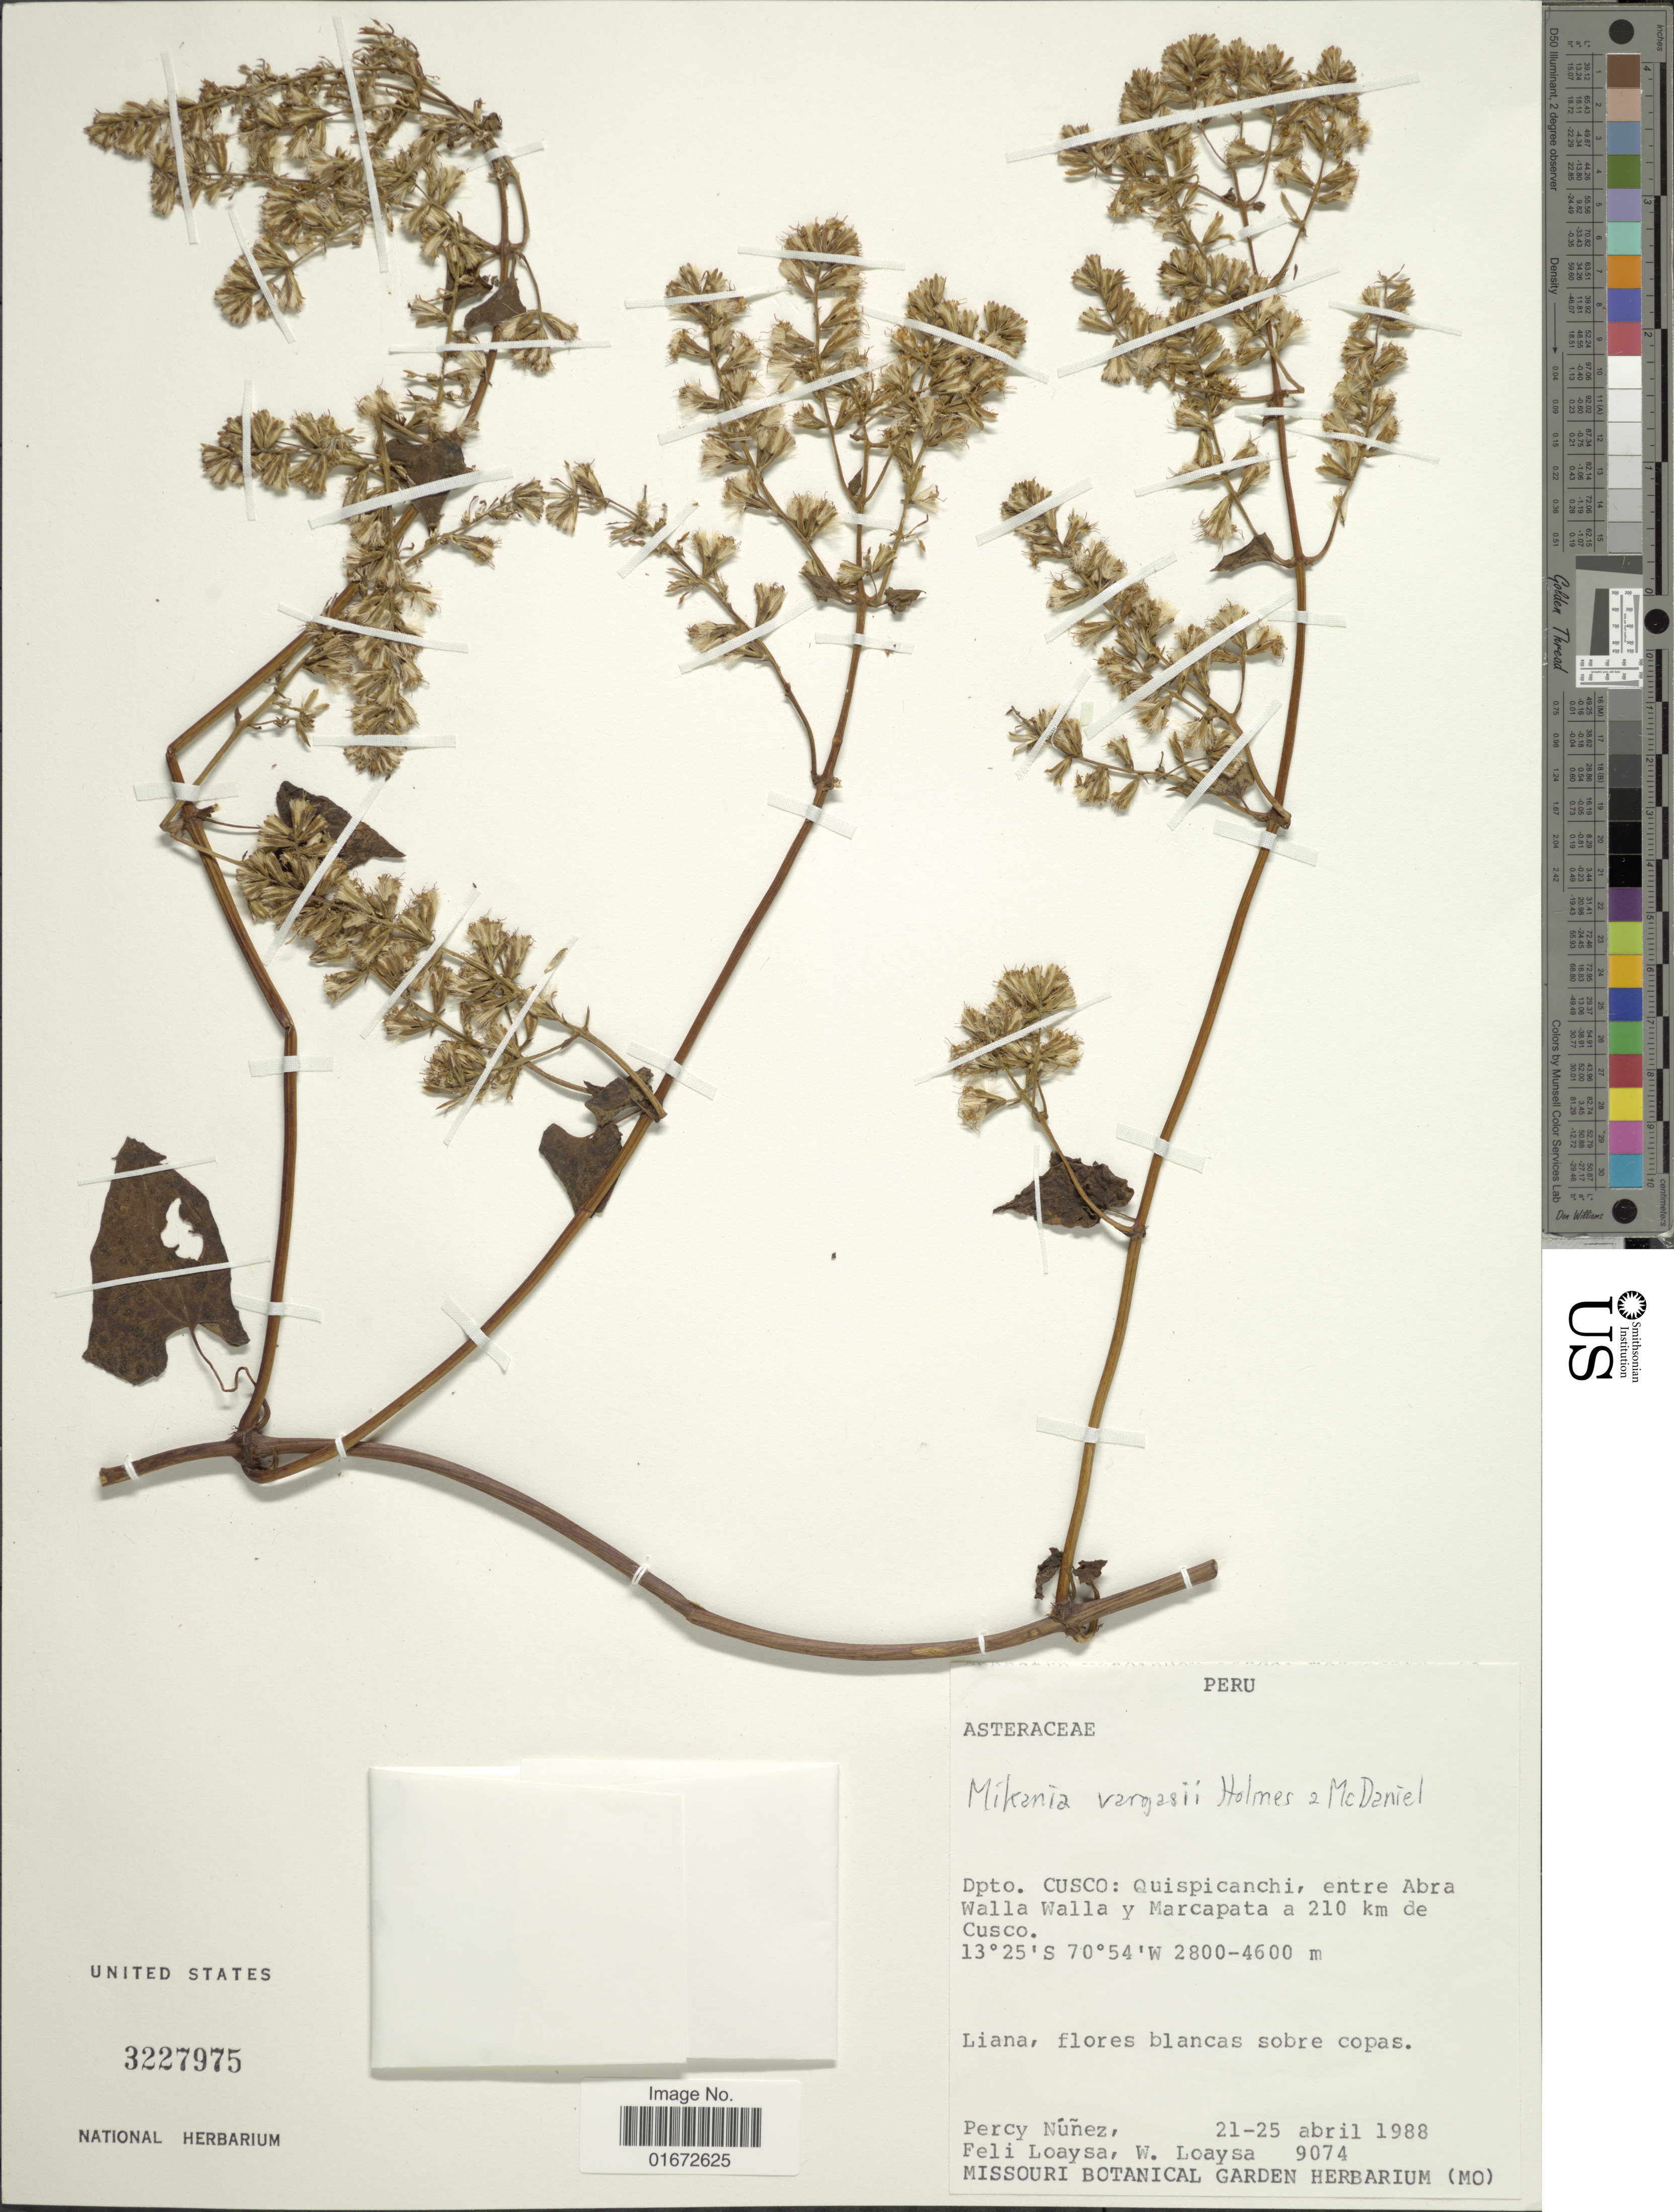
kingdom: Plantae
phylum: Tracheophyta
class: Magnoliopsida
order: Asterales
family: Asteraceae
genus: Mikania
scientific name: Mikania vargasii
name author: W.C. Holmes & McDaniel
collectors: P. Nuñez V., F. Loaysa & W. Loaysa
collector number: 9074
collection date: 1988-04-21/1988-04-25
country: Peru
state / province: Cusco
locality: Dpto. Cusco: Quispicanchi, entre Abra Walla Walla y Marcapata a 210 km de Cusco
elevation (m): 2800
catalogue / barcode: US 3227975